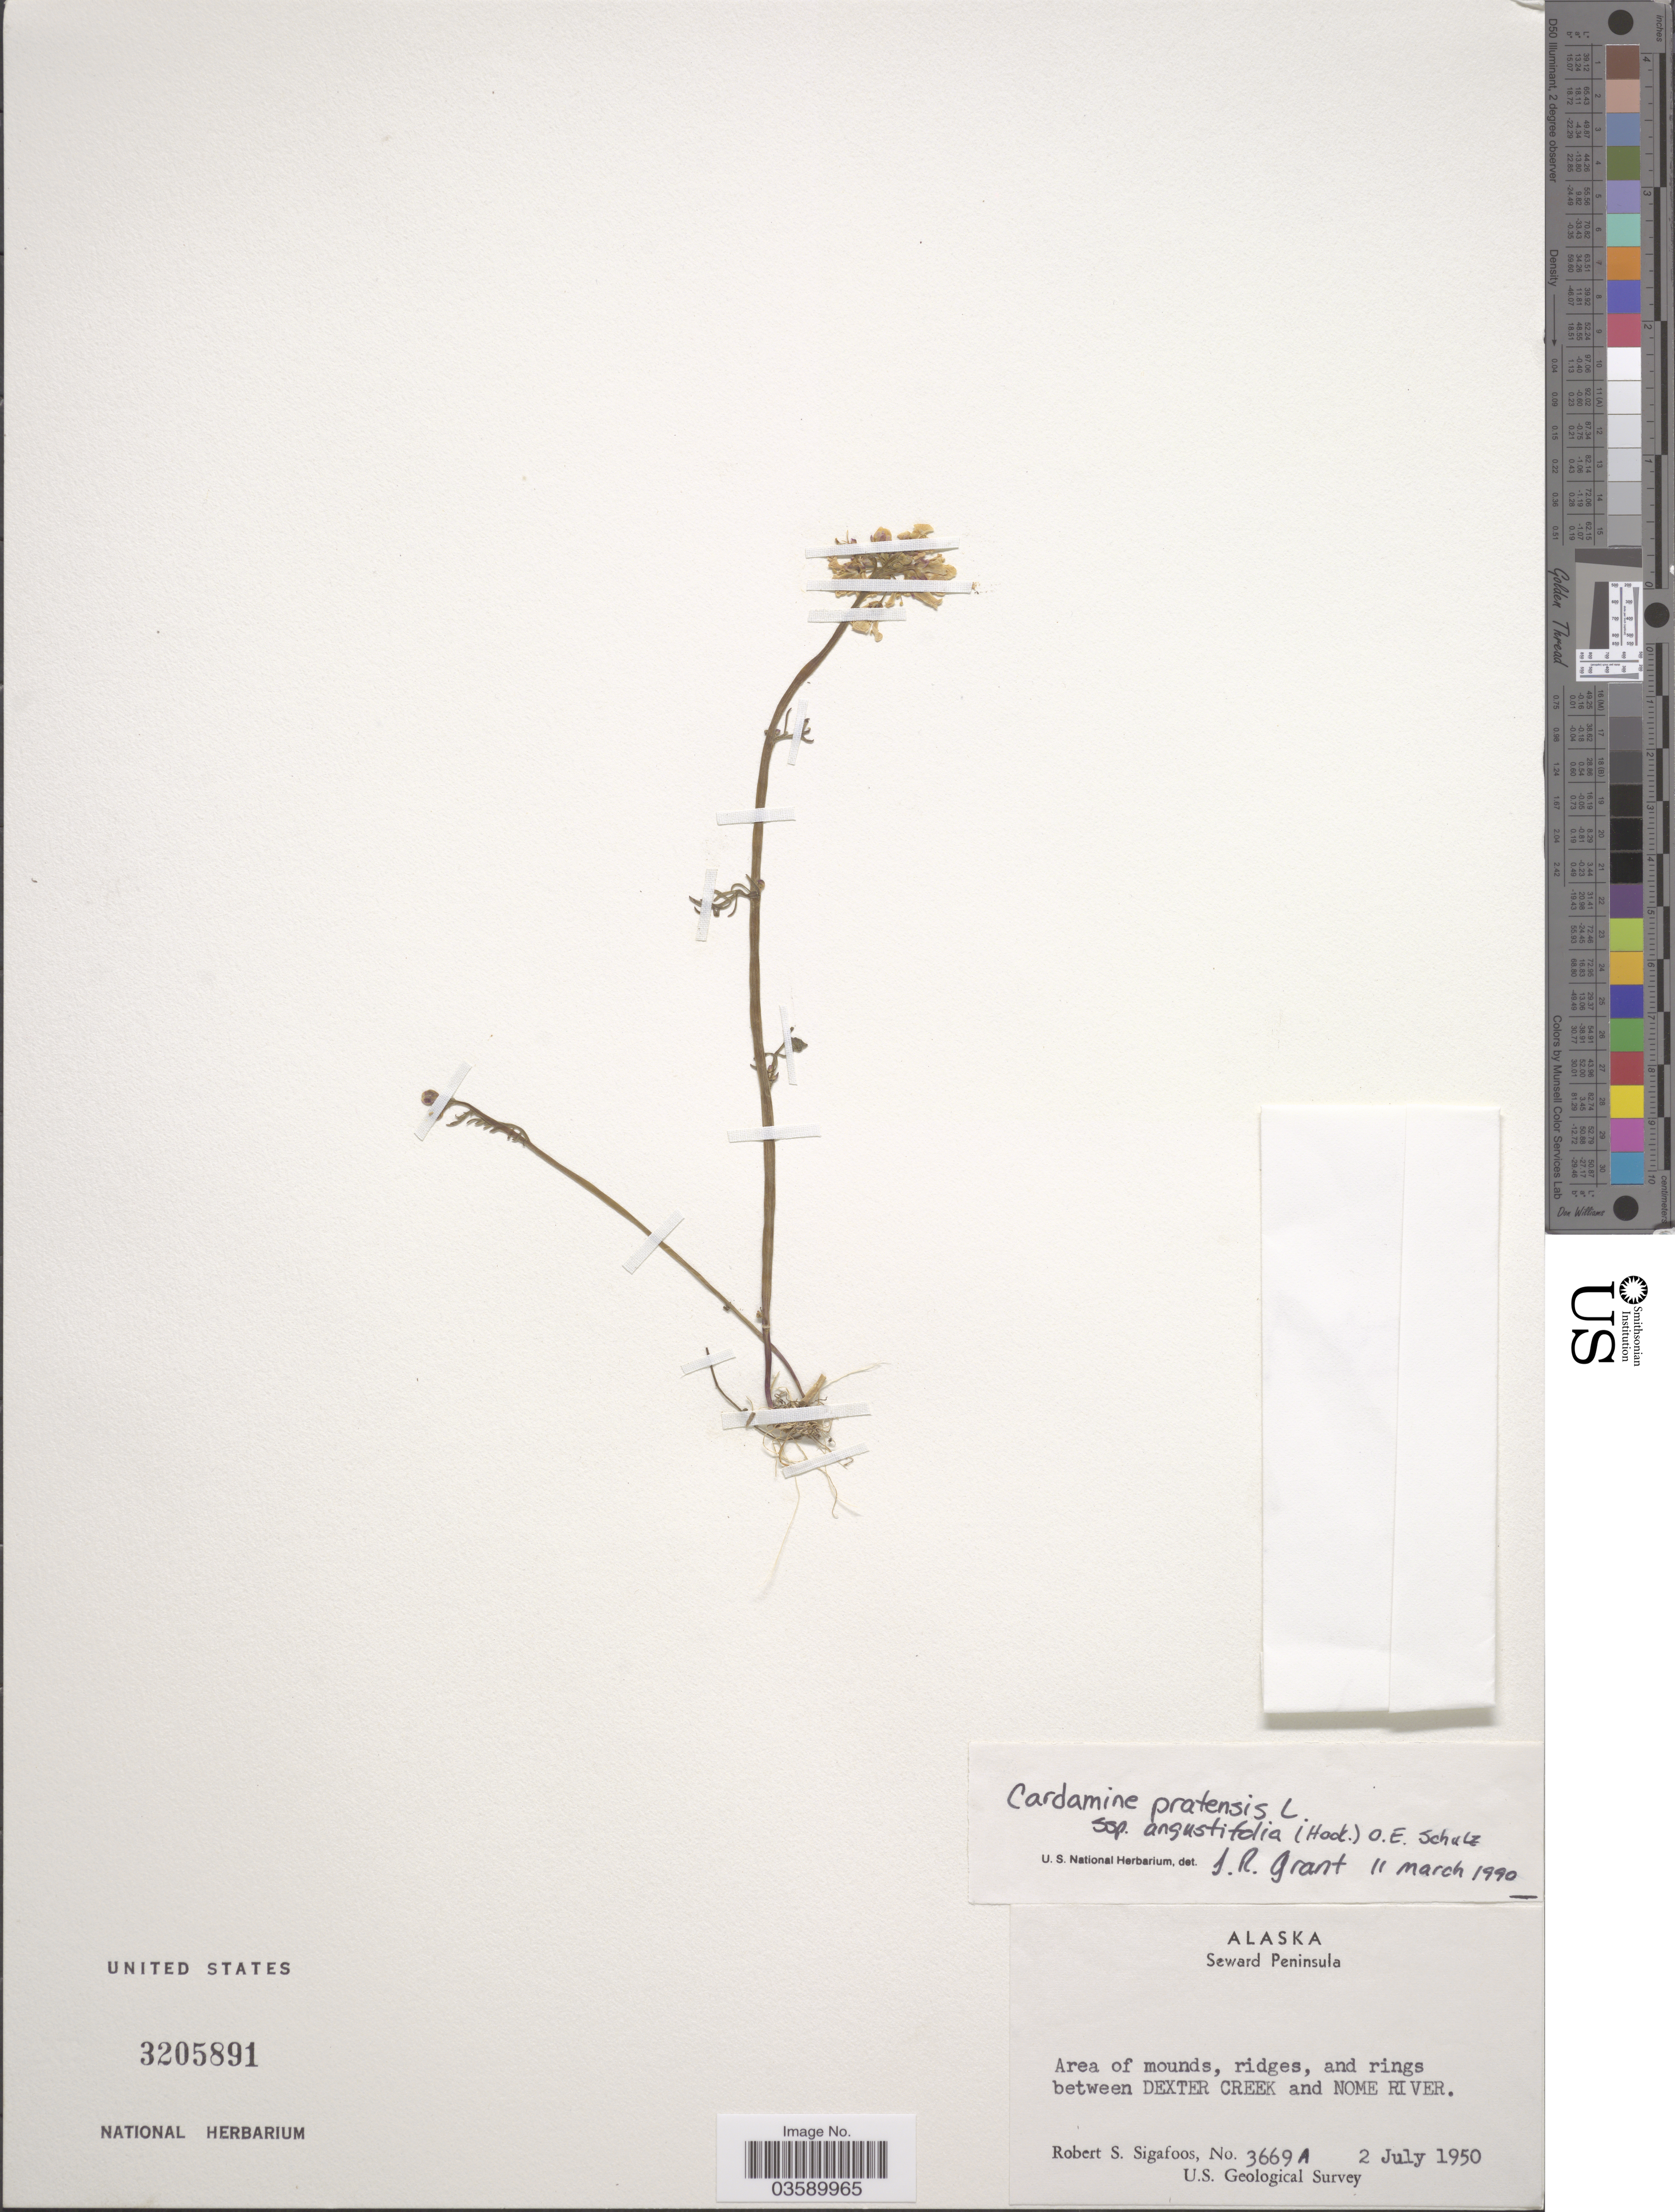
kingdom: Plantae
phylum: Tracheophyta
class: Magnoliopsida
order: Brassicales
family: Brassicaceae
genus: Cardamine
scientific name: Cardamine pratensis subsp. angustifolia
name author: (Hook.) O.E. Schulz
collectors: R. Sigafoos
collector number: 3669A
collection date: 1950-07-02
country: United States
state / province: Alaska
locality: Seward Peninsula. Area of mounds, ridges, and rings between Dexter Creek and Nome River.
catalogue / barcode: US 3205891